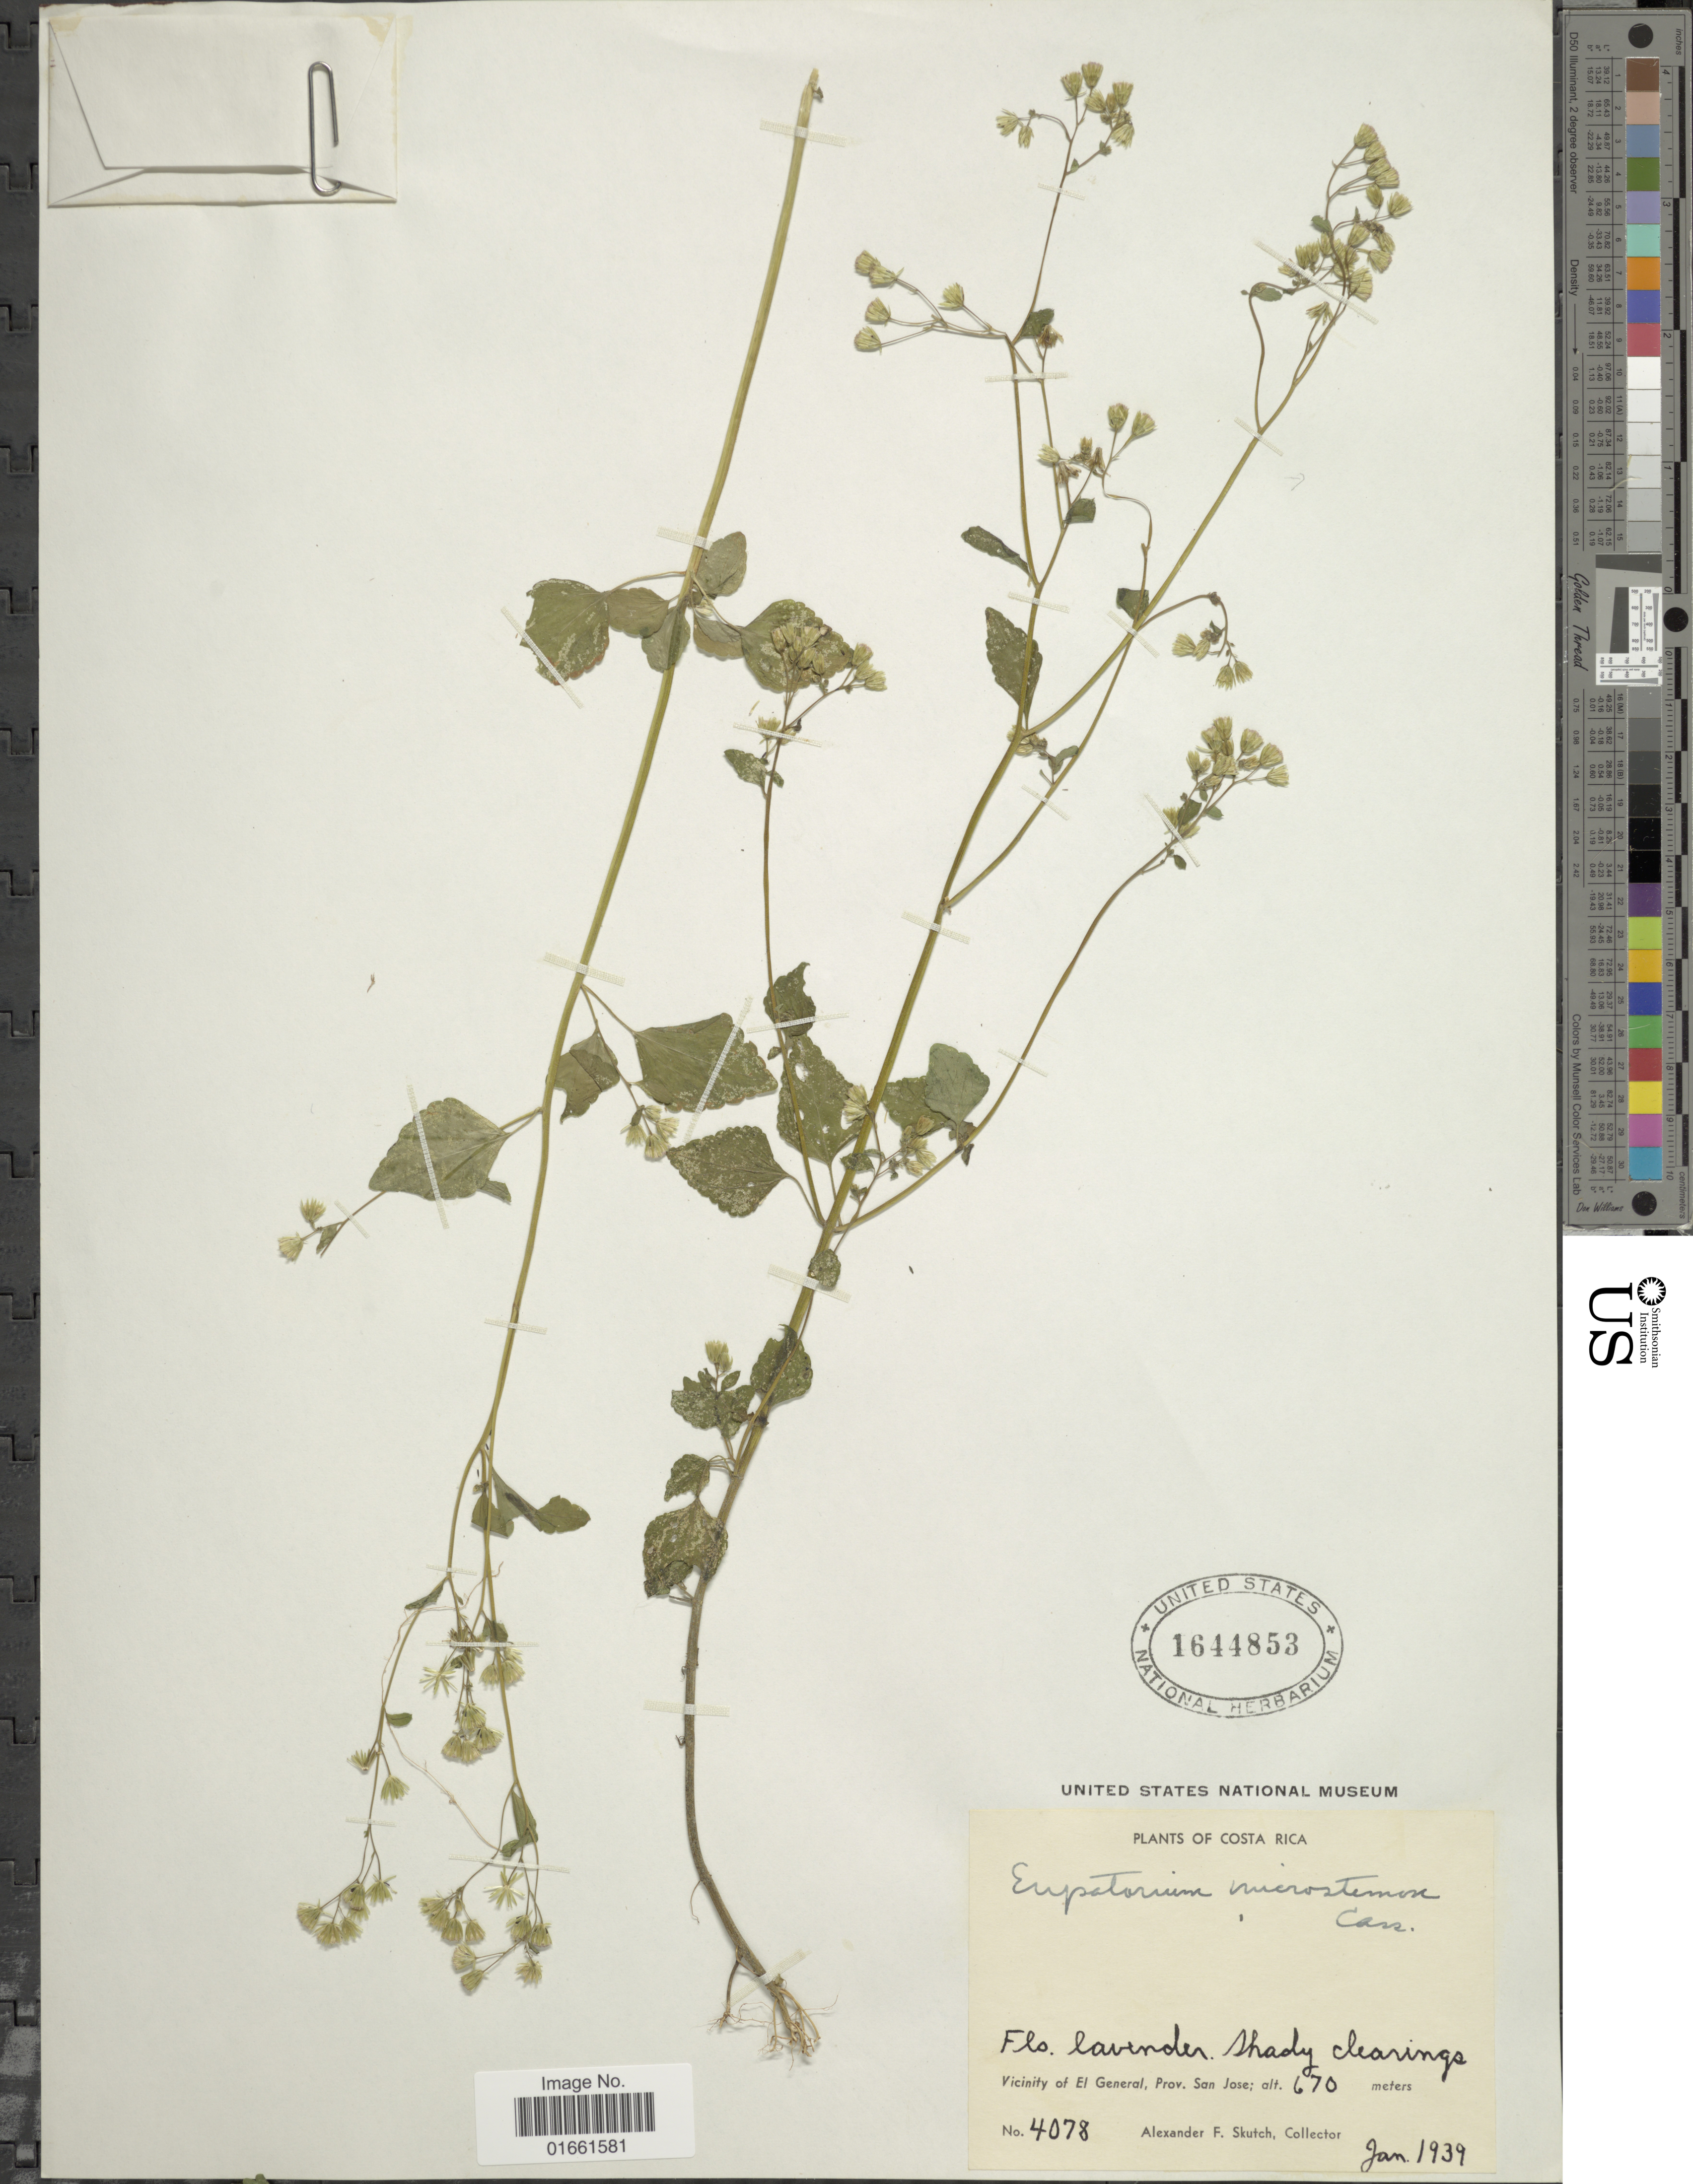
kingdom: Plantae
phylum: Tracheophyta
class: Magnoliopsida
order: Asterales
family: Asteraceae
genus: Fleischmannia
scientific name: Fleischmannia microstemon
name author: (Cass.) R.M. King & H. Rob.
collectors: A. F. Skutch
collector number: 4078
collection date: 1939-01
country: Costa Rica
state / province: San José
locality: Vicinity of El General, Prov. San Jose.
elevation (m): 670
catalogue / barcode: US 1644853